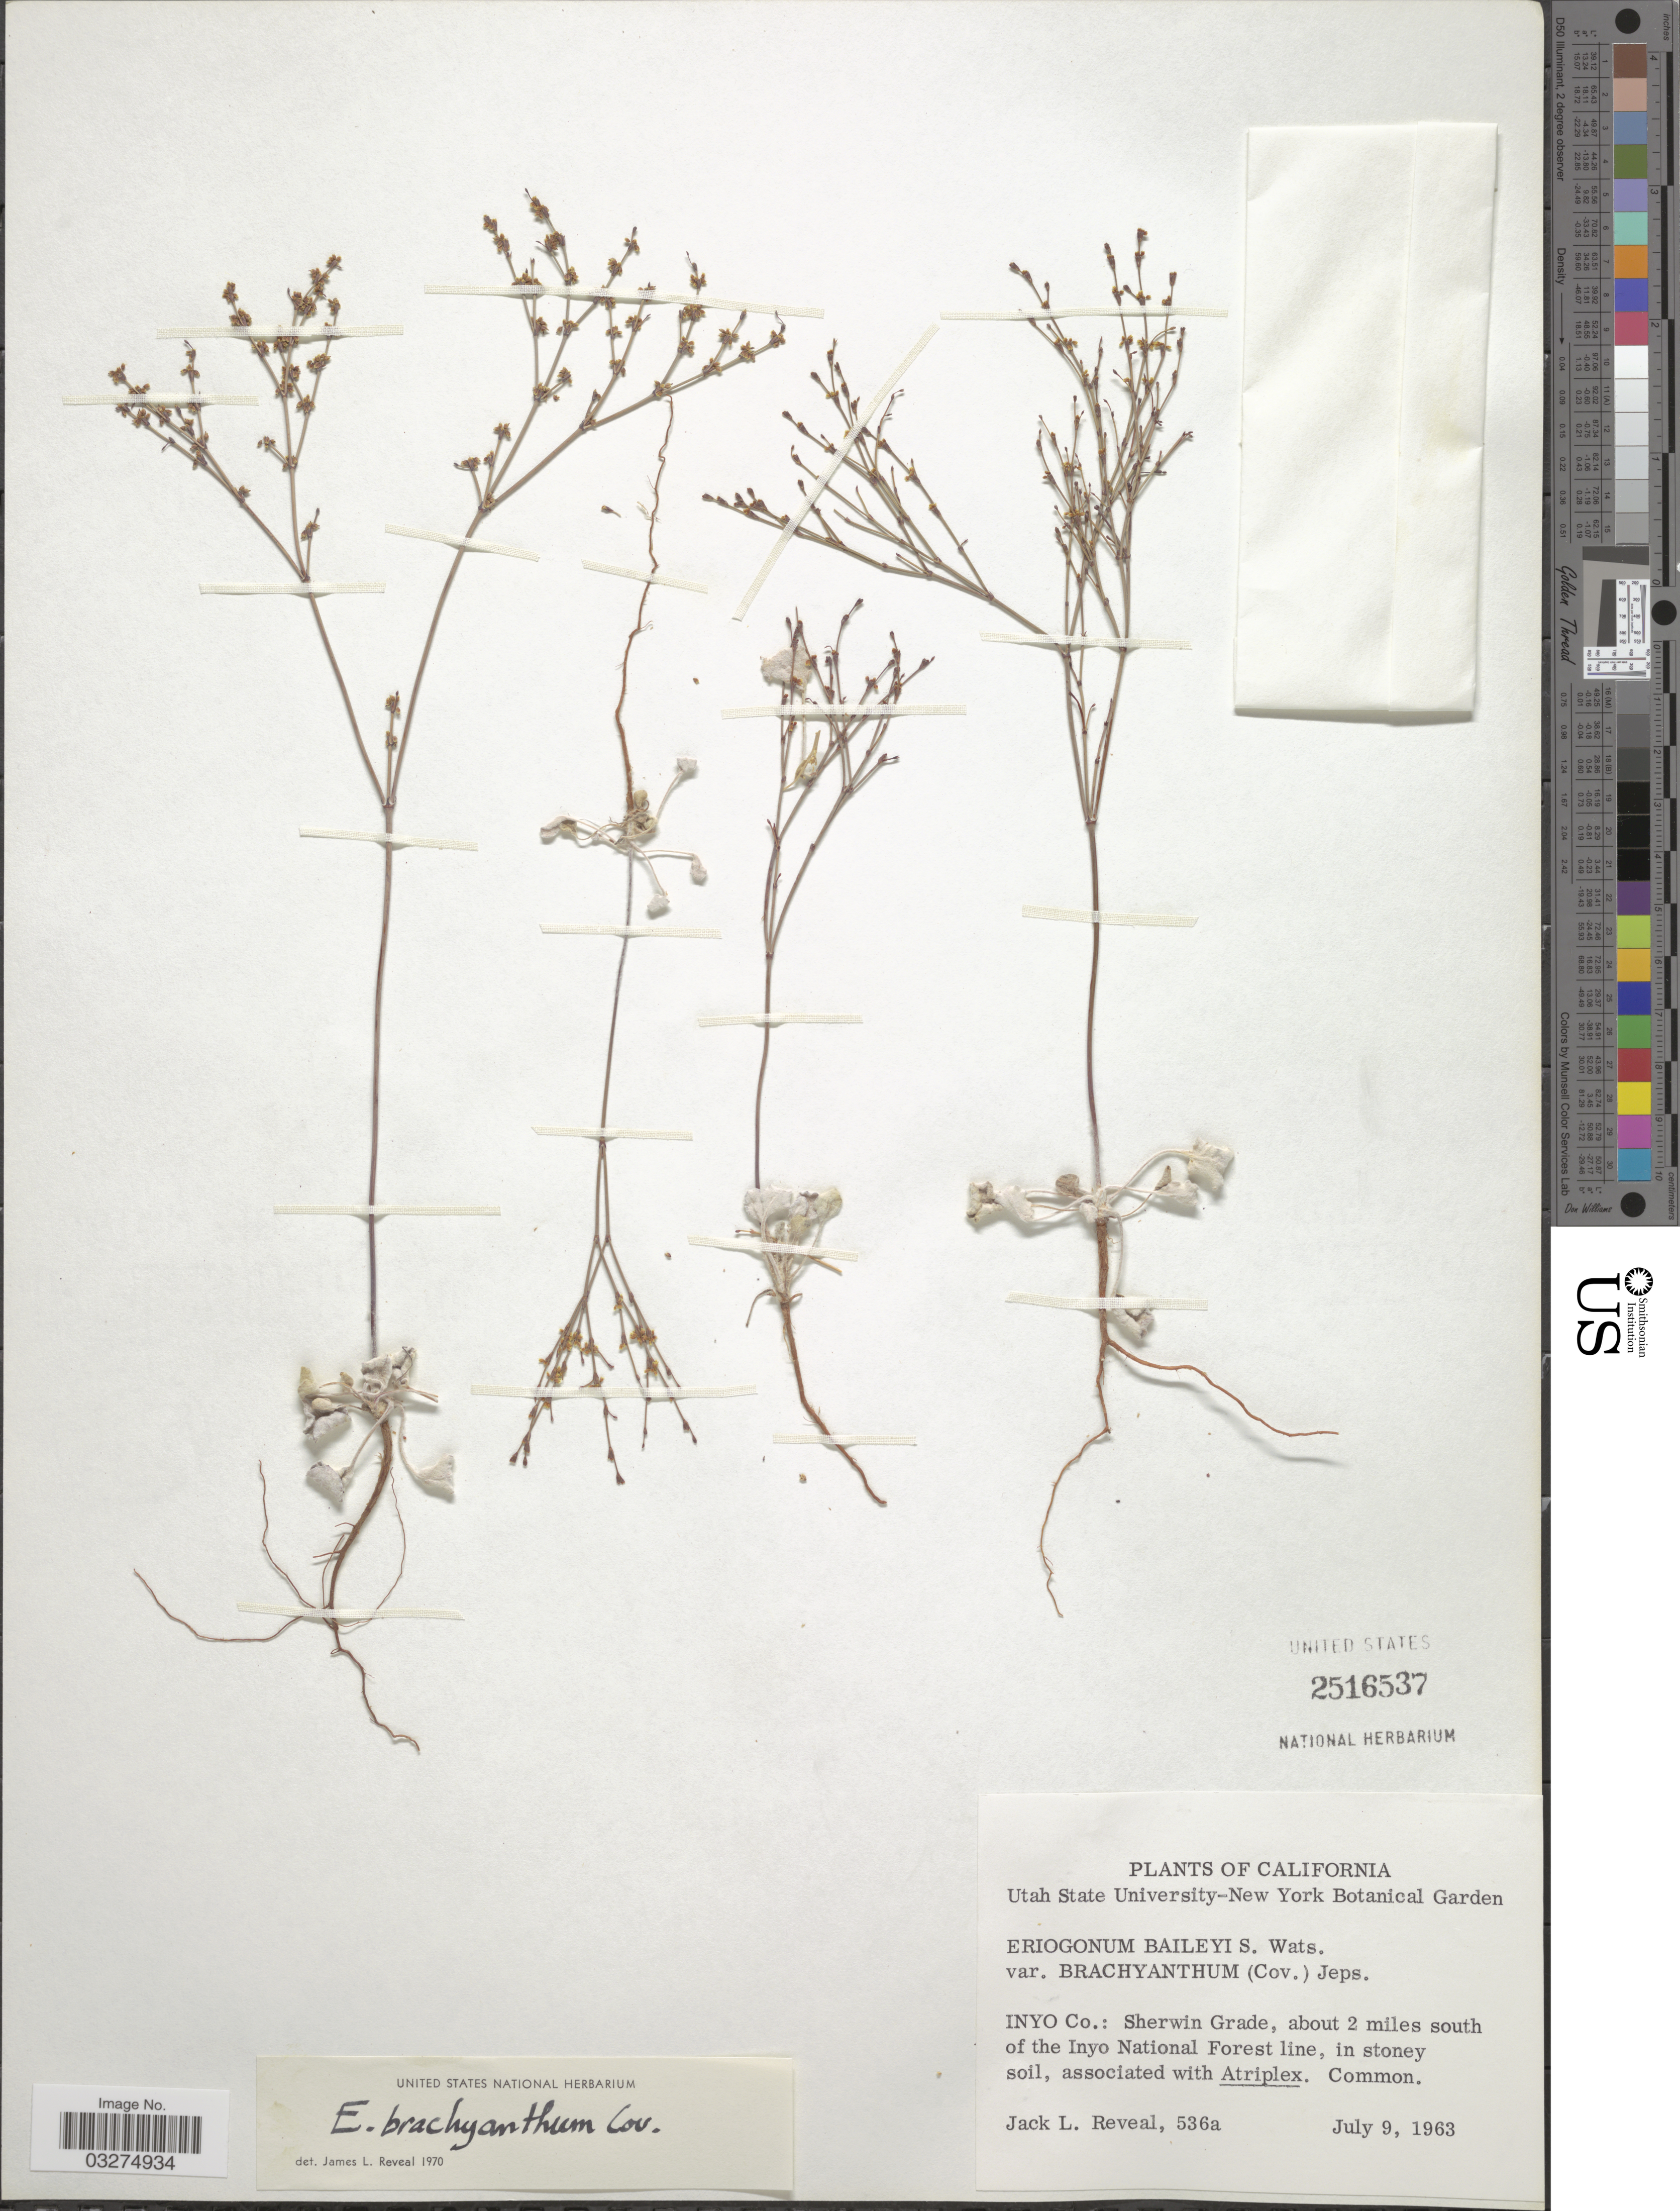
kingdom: Plantae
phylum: Tracheophyta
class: Magnoliopsida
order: Caryophyllales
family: Polygonaceae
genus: Eriogonum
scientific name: Eriogonum brachyanthum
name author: Coville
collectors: J. L. Reveal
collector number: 536a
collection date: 1963-07-09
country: United States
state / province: California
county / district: Inyo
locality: Inyo Co.: Sherwin Grade, about 2 miles south of the Inyo National Forest line.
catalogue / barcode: US 2516537